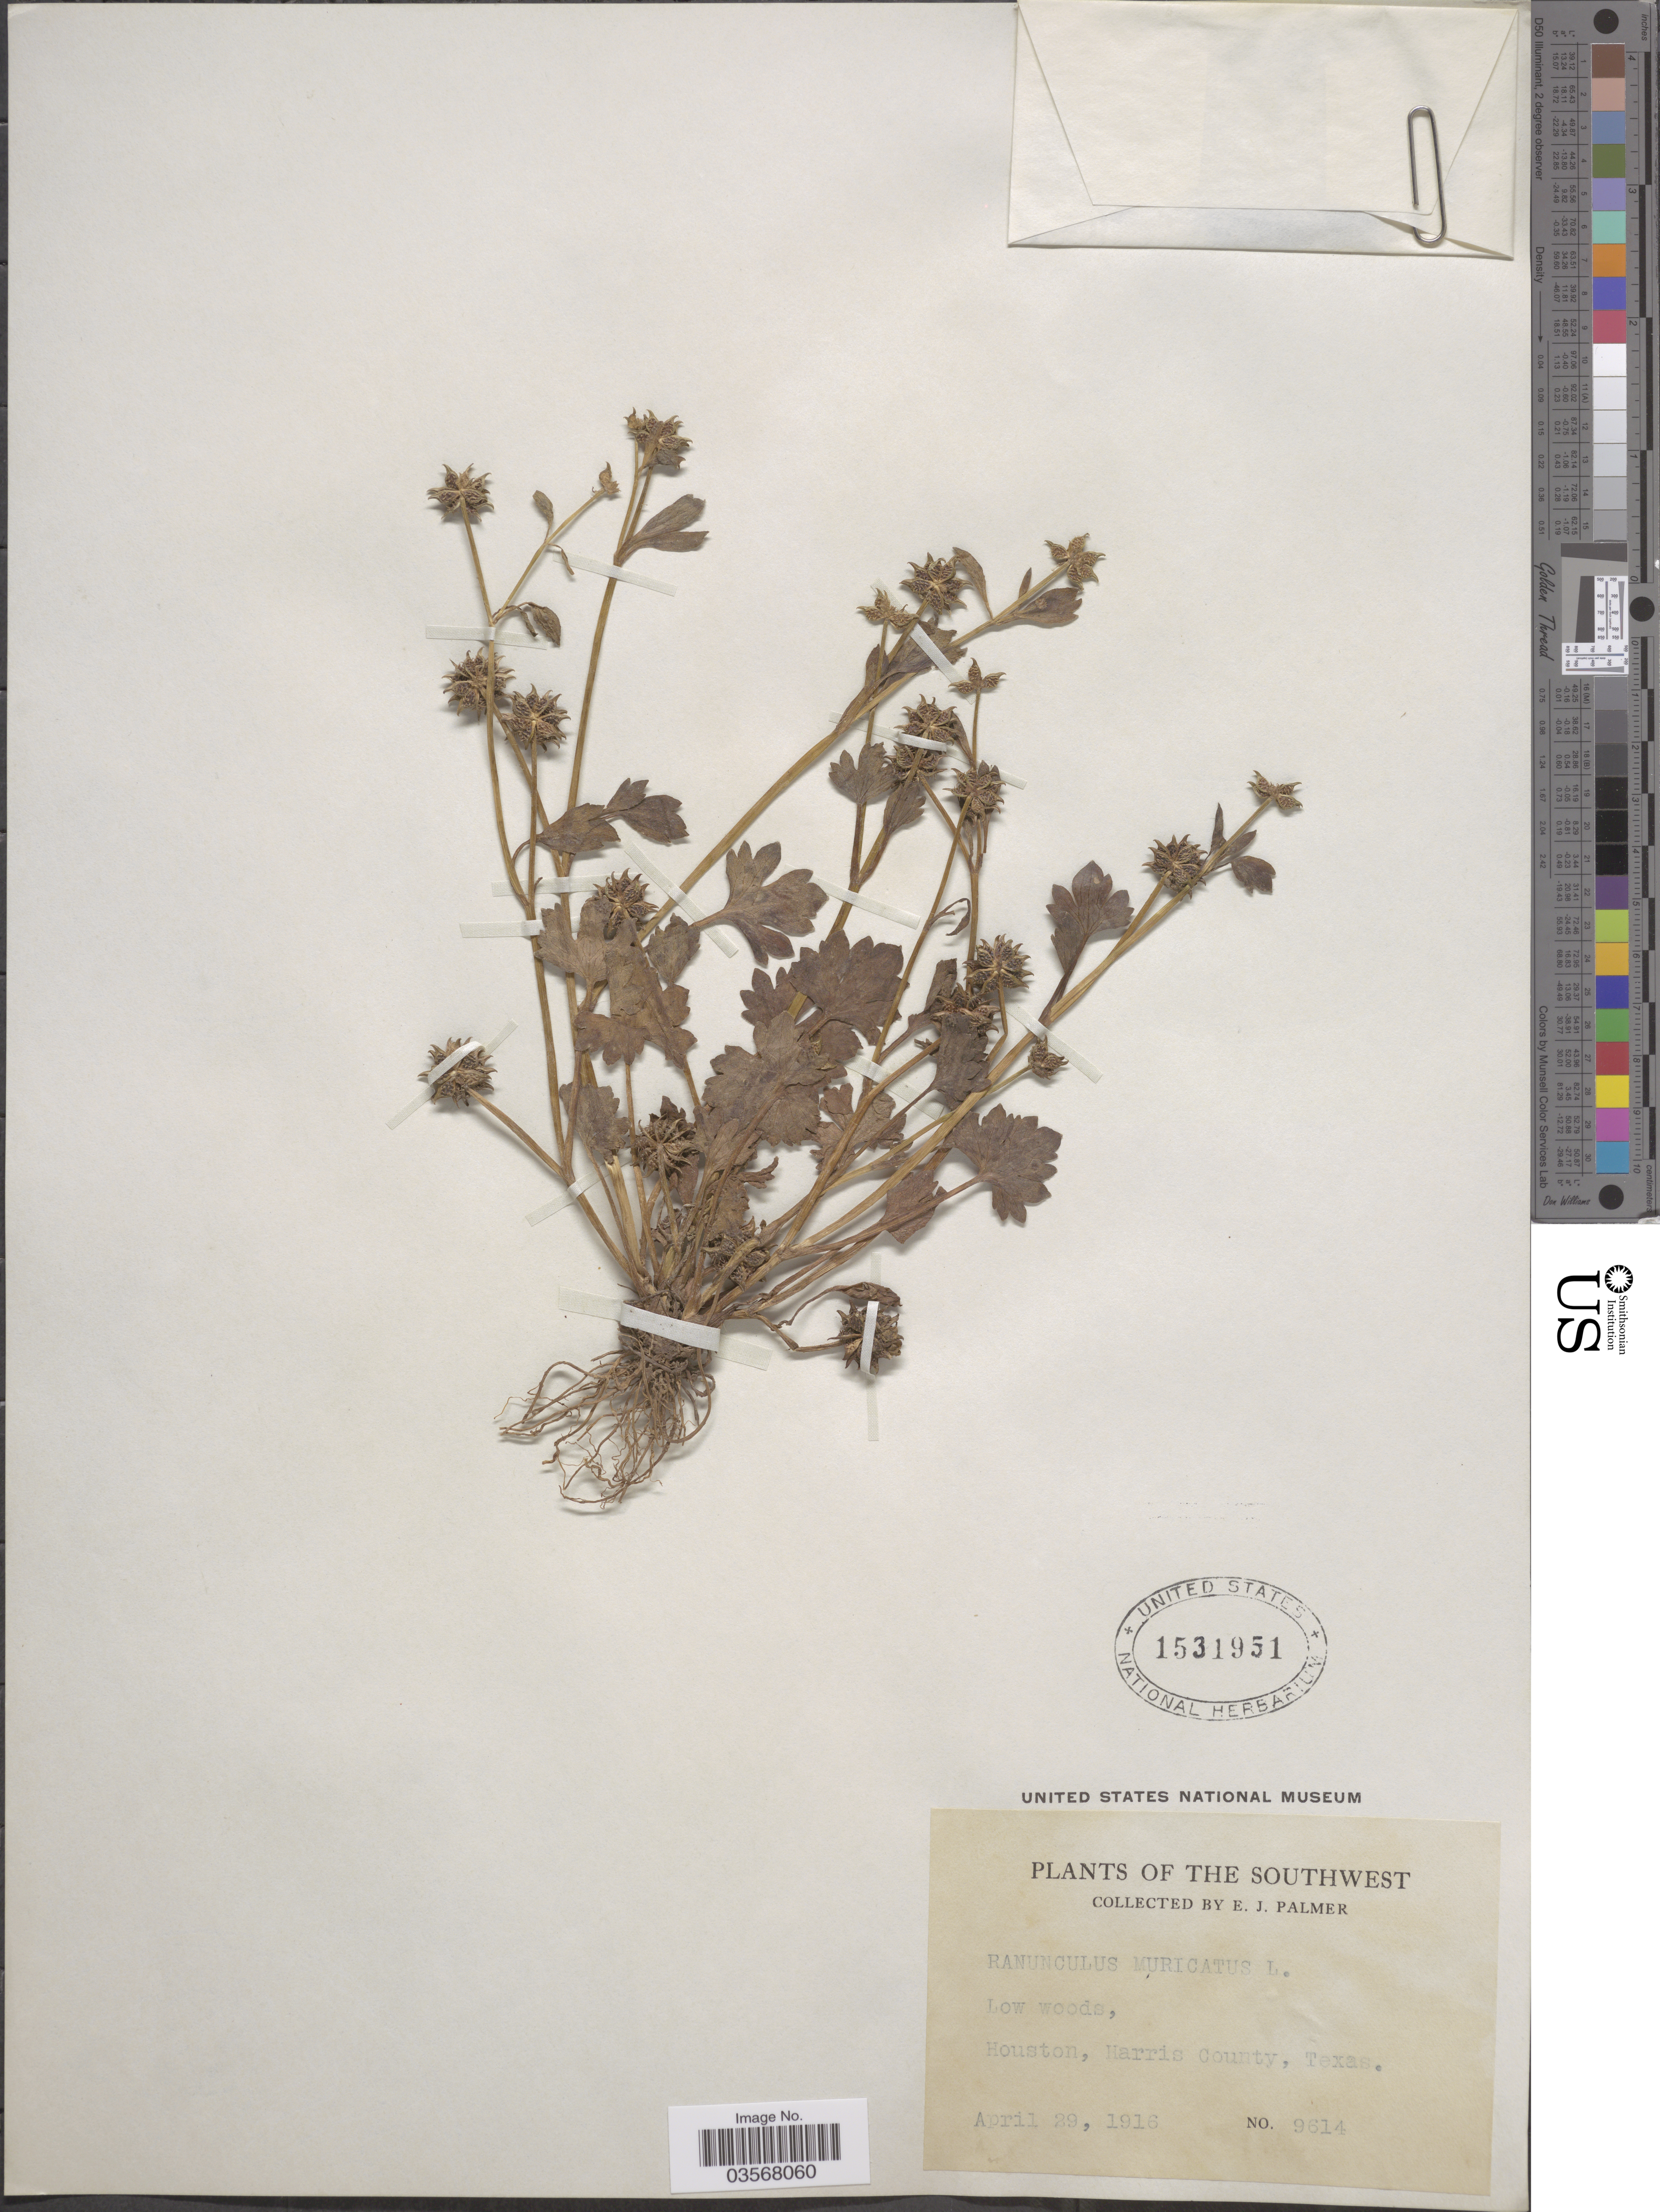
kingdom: Plantae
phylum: Tracheophyta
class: Magnoliopsida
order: Ranunculales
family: Ranunculaceae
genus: Ranunculus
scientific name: Ranunculus muricatus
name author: L.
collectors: E. J. Palmer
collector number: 9614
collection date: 1916-04-29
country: United States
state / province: Texas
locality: The Southwest. Houston, Harris County.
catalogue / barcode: US 1531951